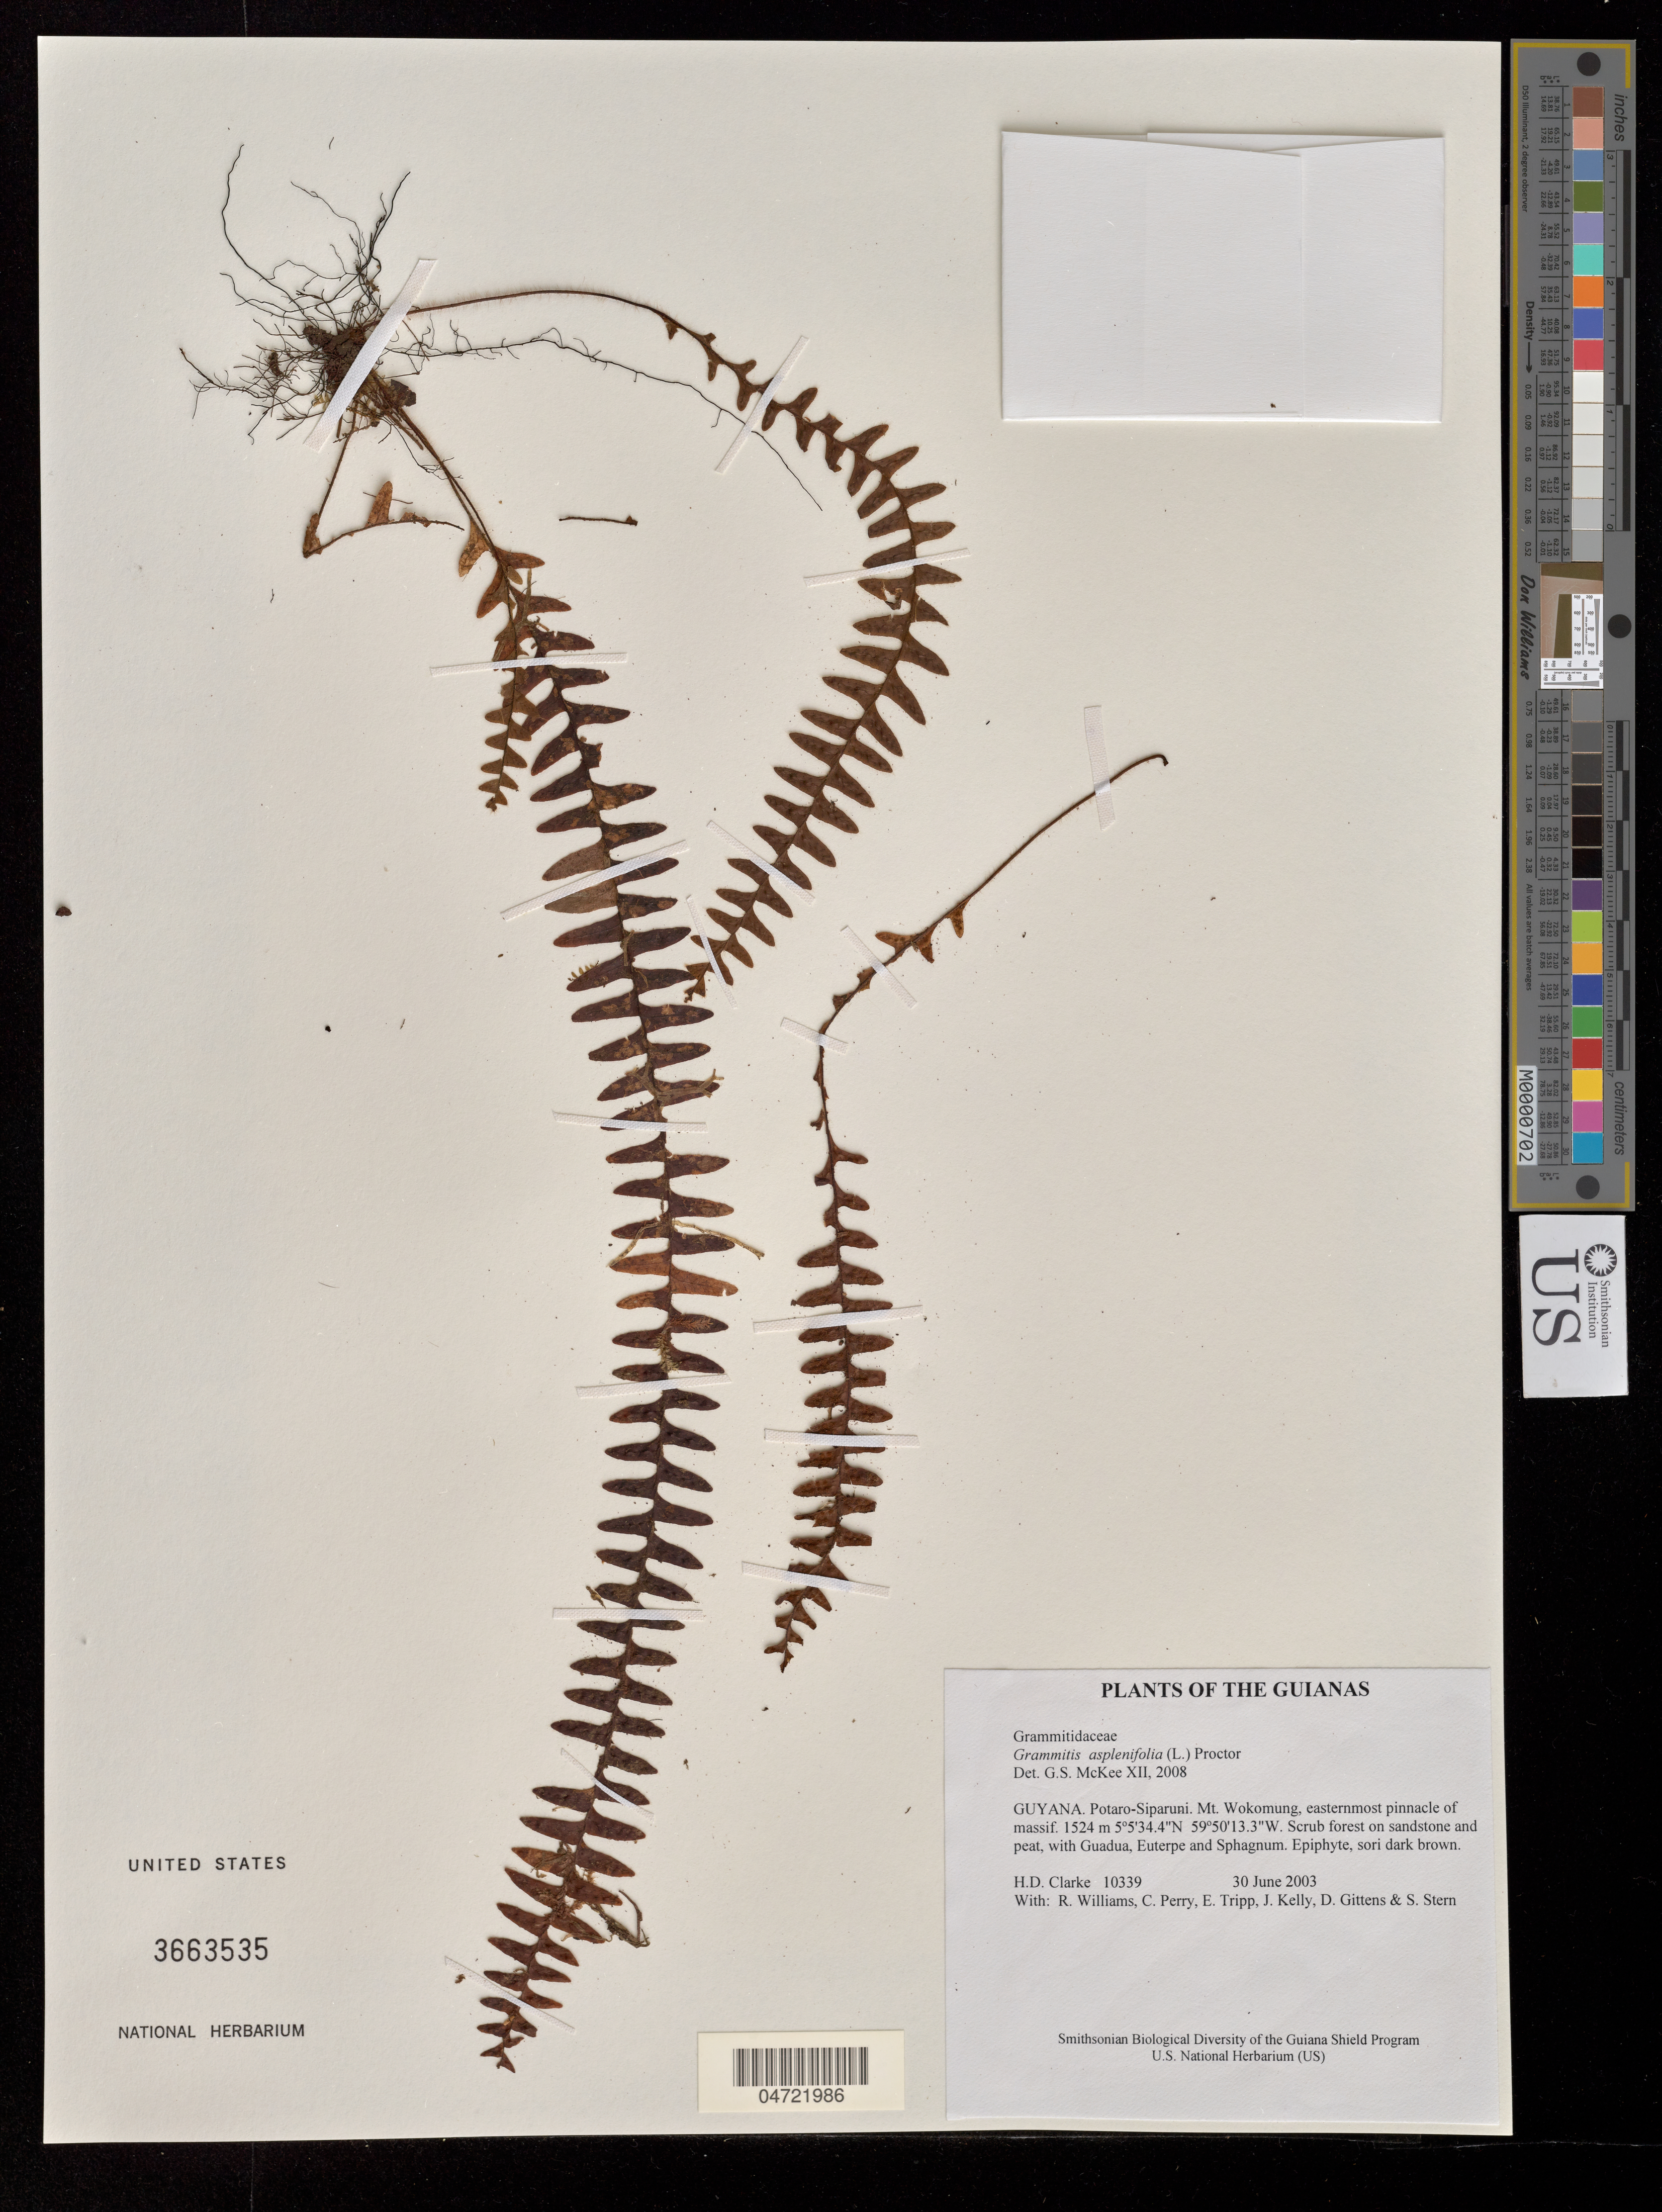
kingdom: Plantae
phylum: Tracheophyta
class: Polypodiopsida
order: Polypodiales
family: Polypodiaceae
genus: Grammitis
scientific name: Grammitis asplenifolia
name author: (L.) Proctor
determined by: McKee, G. S., (US), NMNH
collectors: H. D. Clarke, R. Williams, C. Perry, E. Tripp, J. Kelly, D. Gittens & S. R. Stern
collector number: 10339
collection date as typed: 30 June 2003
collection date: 2003-06-30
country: Guyana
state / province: Potaro-Siparuni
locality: Mt. Wokomung, easternmost pinnacle of massif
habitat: Scrub forest on sandstone and peat, with Guadua, Euterpe and Sphagnum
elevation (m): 1524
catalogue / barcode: US 3663535